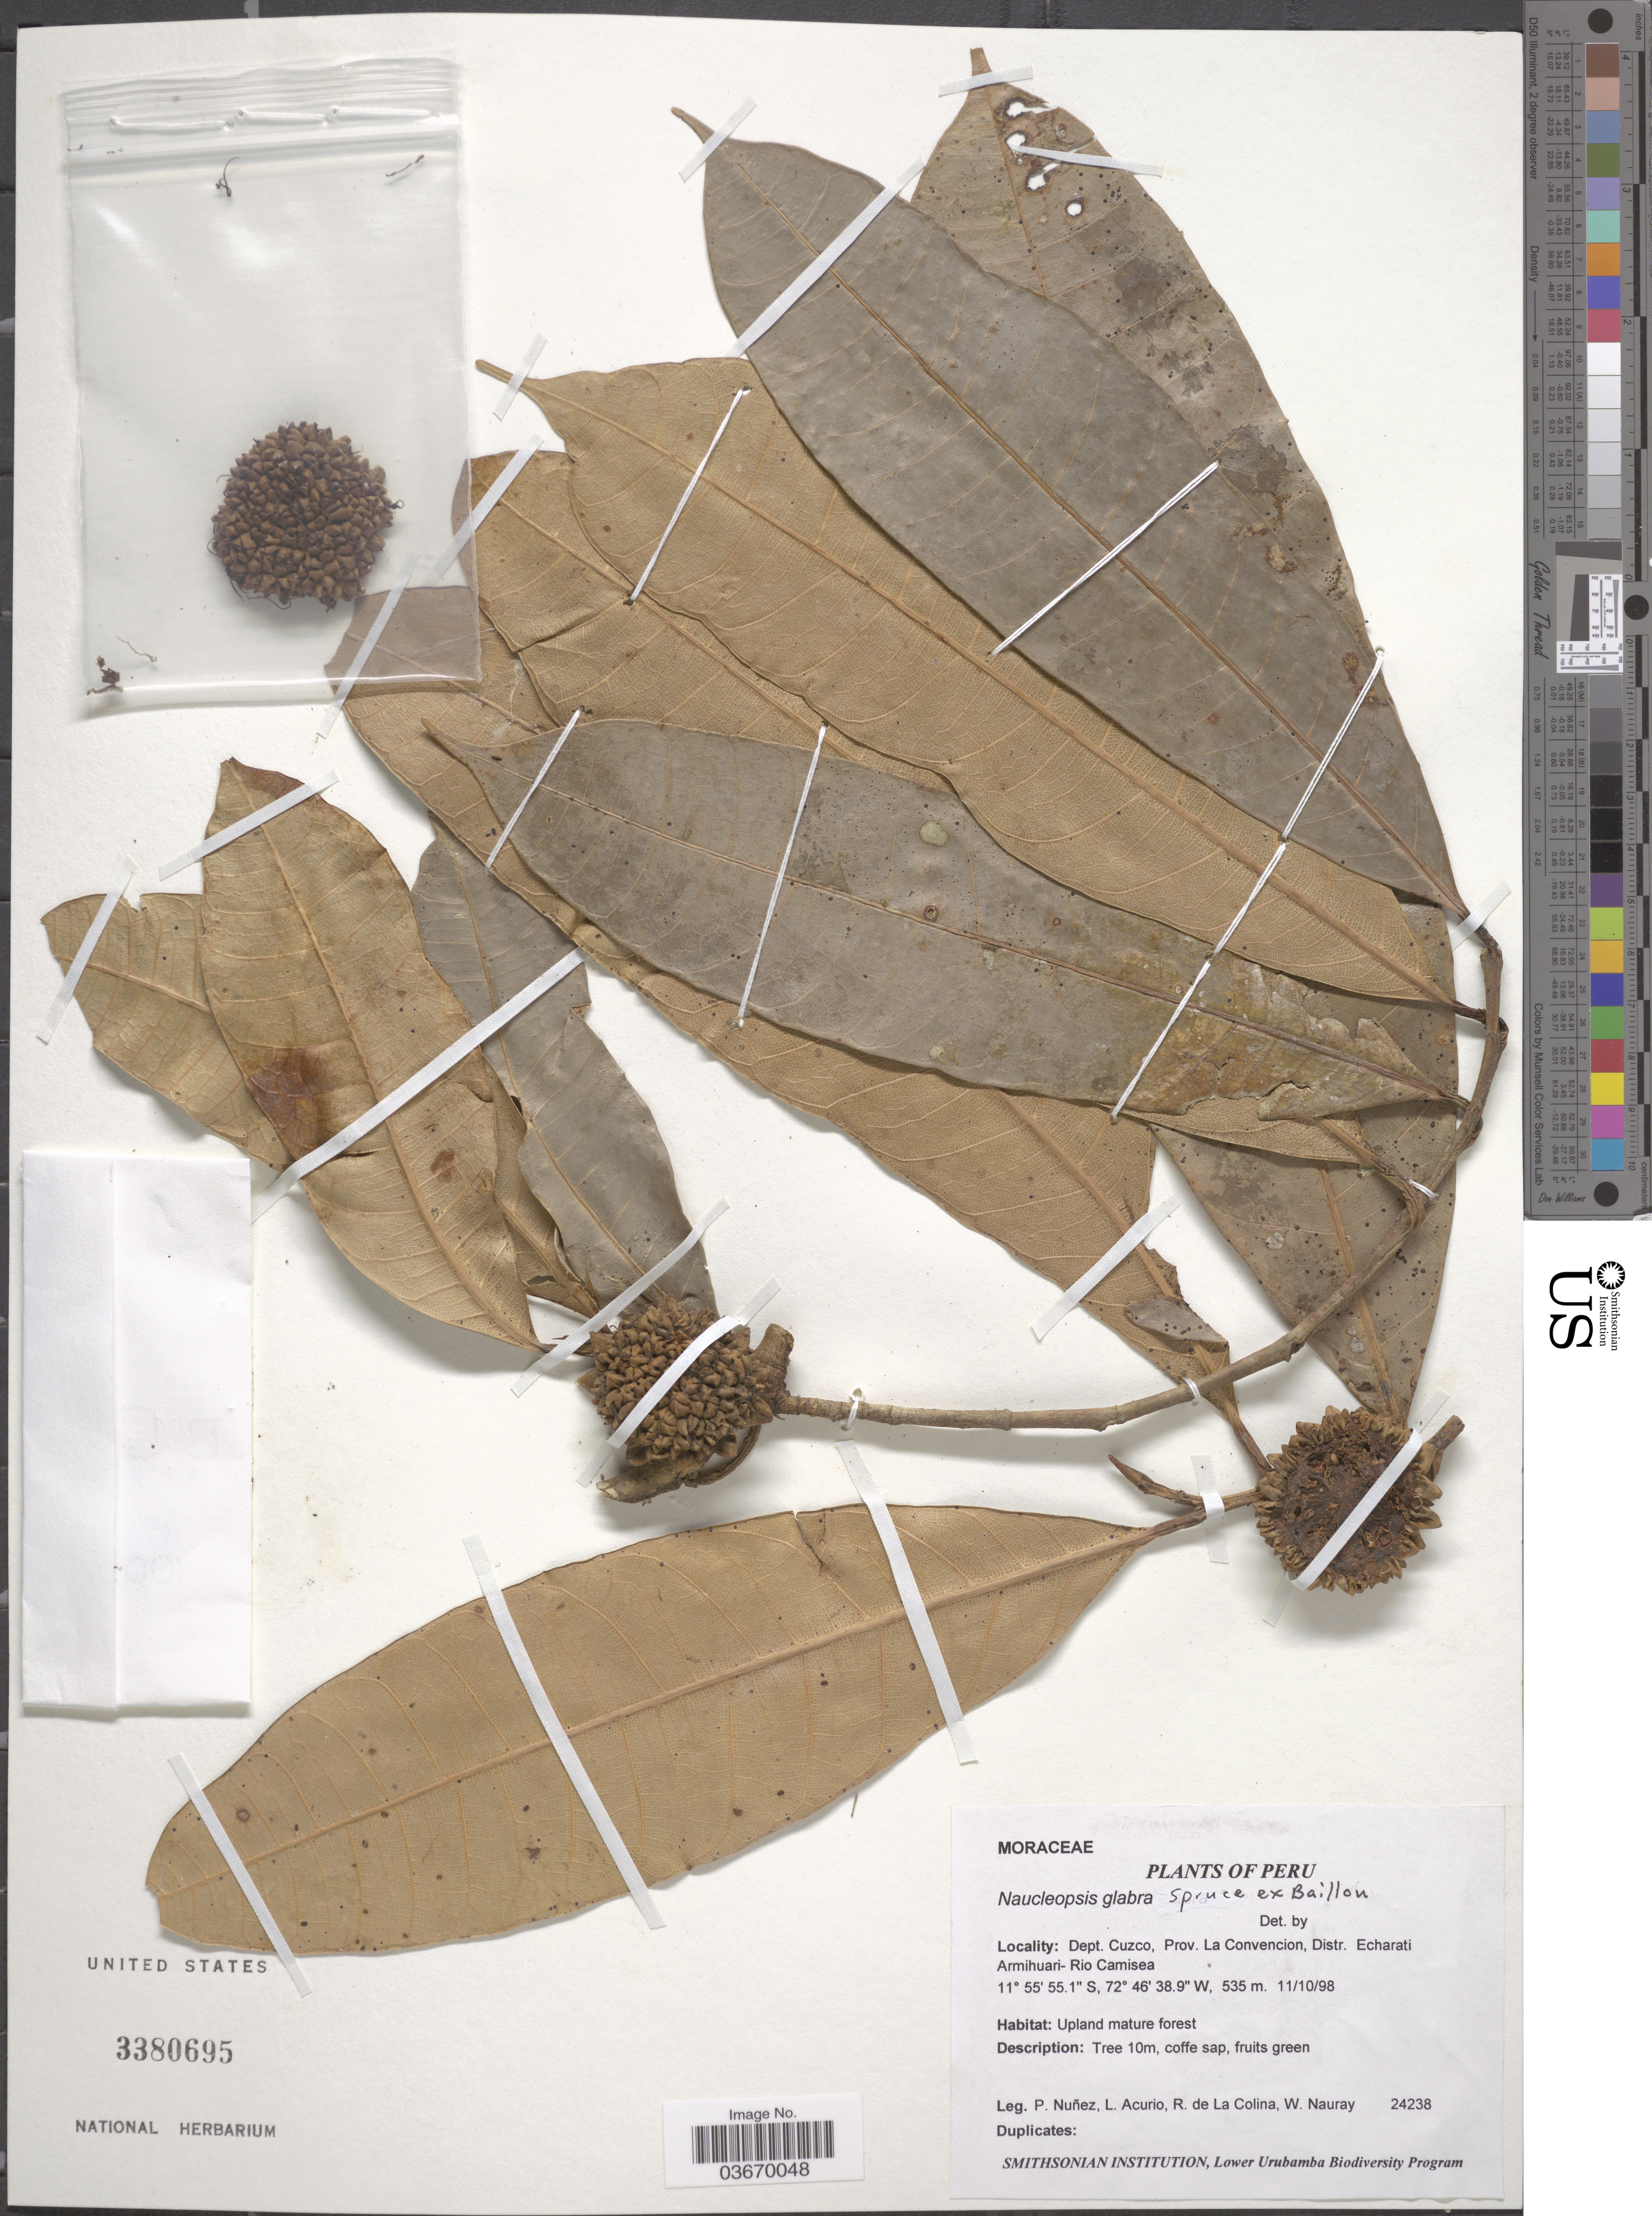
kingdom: Plantae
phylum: Tracheophyta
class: Magnoliopsida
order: Rosales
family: Moraceae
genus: Naucleopsis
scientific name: Naucleopsis glabra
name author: Spruce ex Pittier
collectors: P. Nuñez V., L. Acurio, R. de La Colina & W. Nauray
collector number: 24238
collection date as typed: Transcribed d/m/y: 11/10/98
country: Peru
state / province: Cusco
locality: Dept. Cuzco, Prov. La Convencion, Distr. Echarati Armihuari-Rio Camisea.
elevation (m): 535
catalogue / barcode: US 3380695